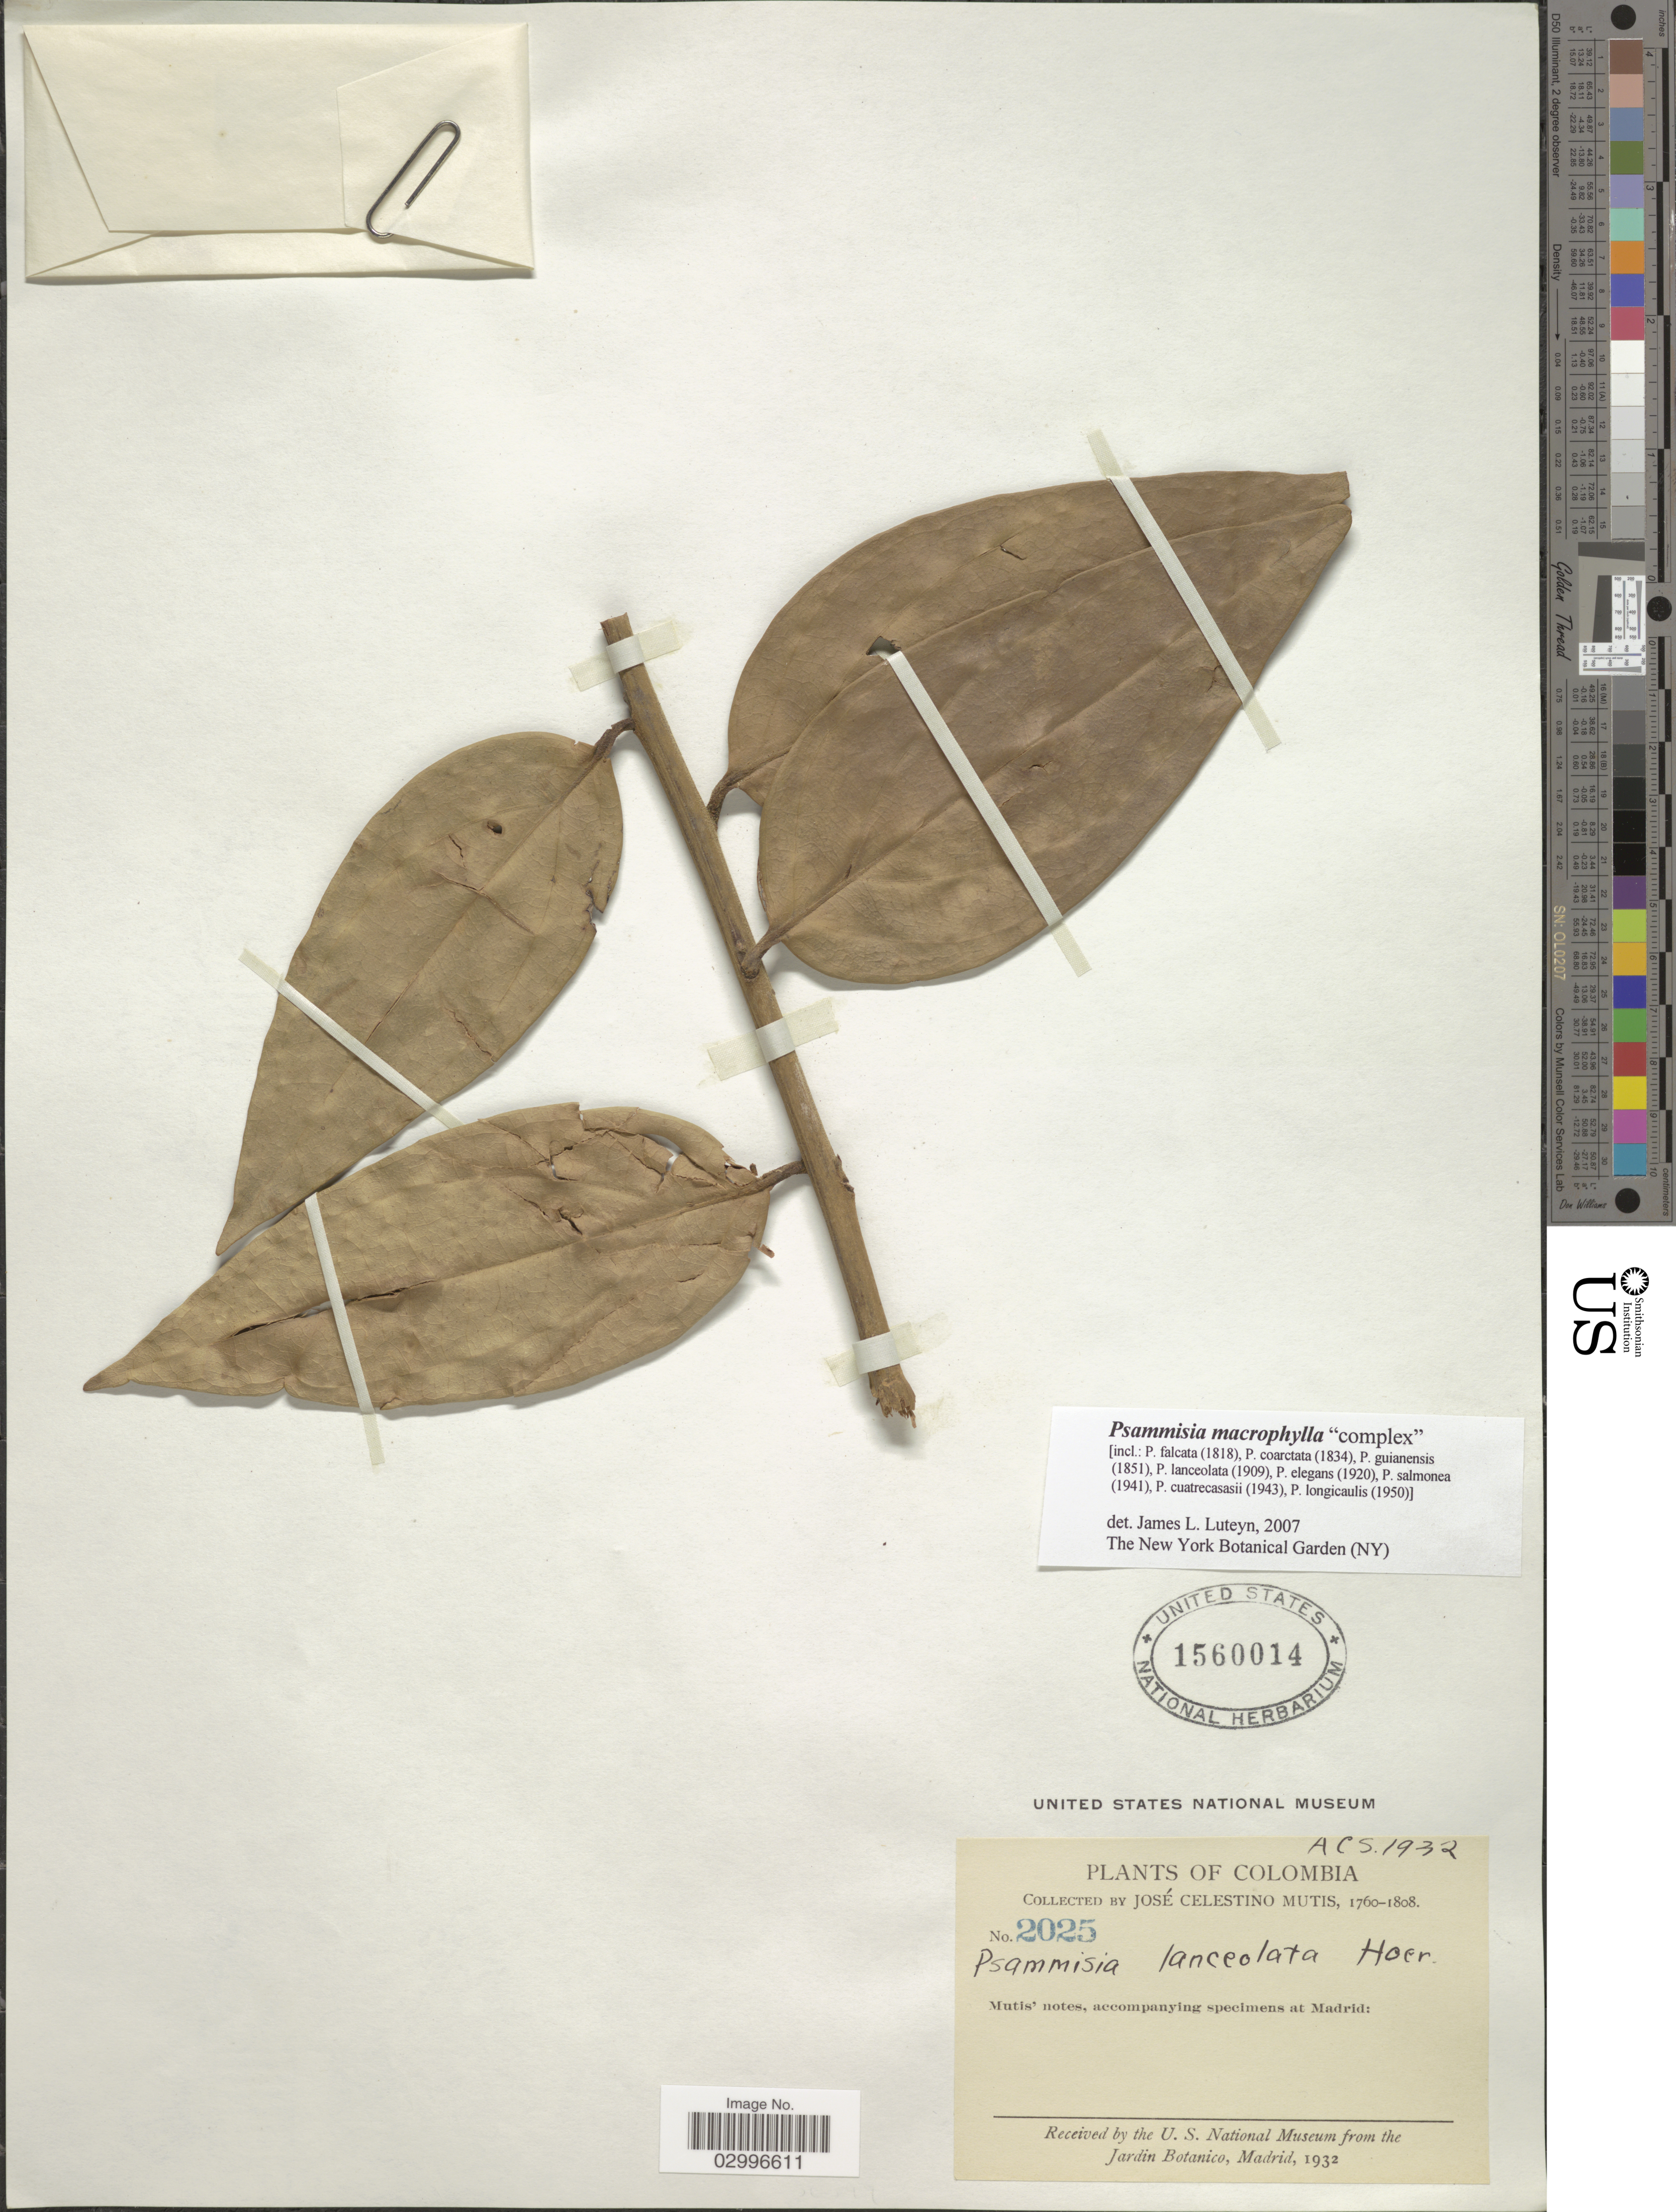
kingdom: Plantae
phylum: Tracheophyta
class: Magnoliopsida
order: Ericales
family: Ericaceae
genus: Psammisia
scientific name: Psammisia macrophylla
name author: (Kunth) Klotzsch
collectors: J. C. B. Mutis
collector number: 2025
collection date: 1760/1808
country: Colombia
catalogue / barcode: US 1560014